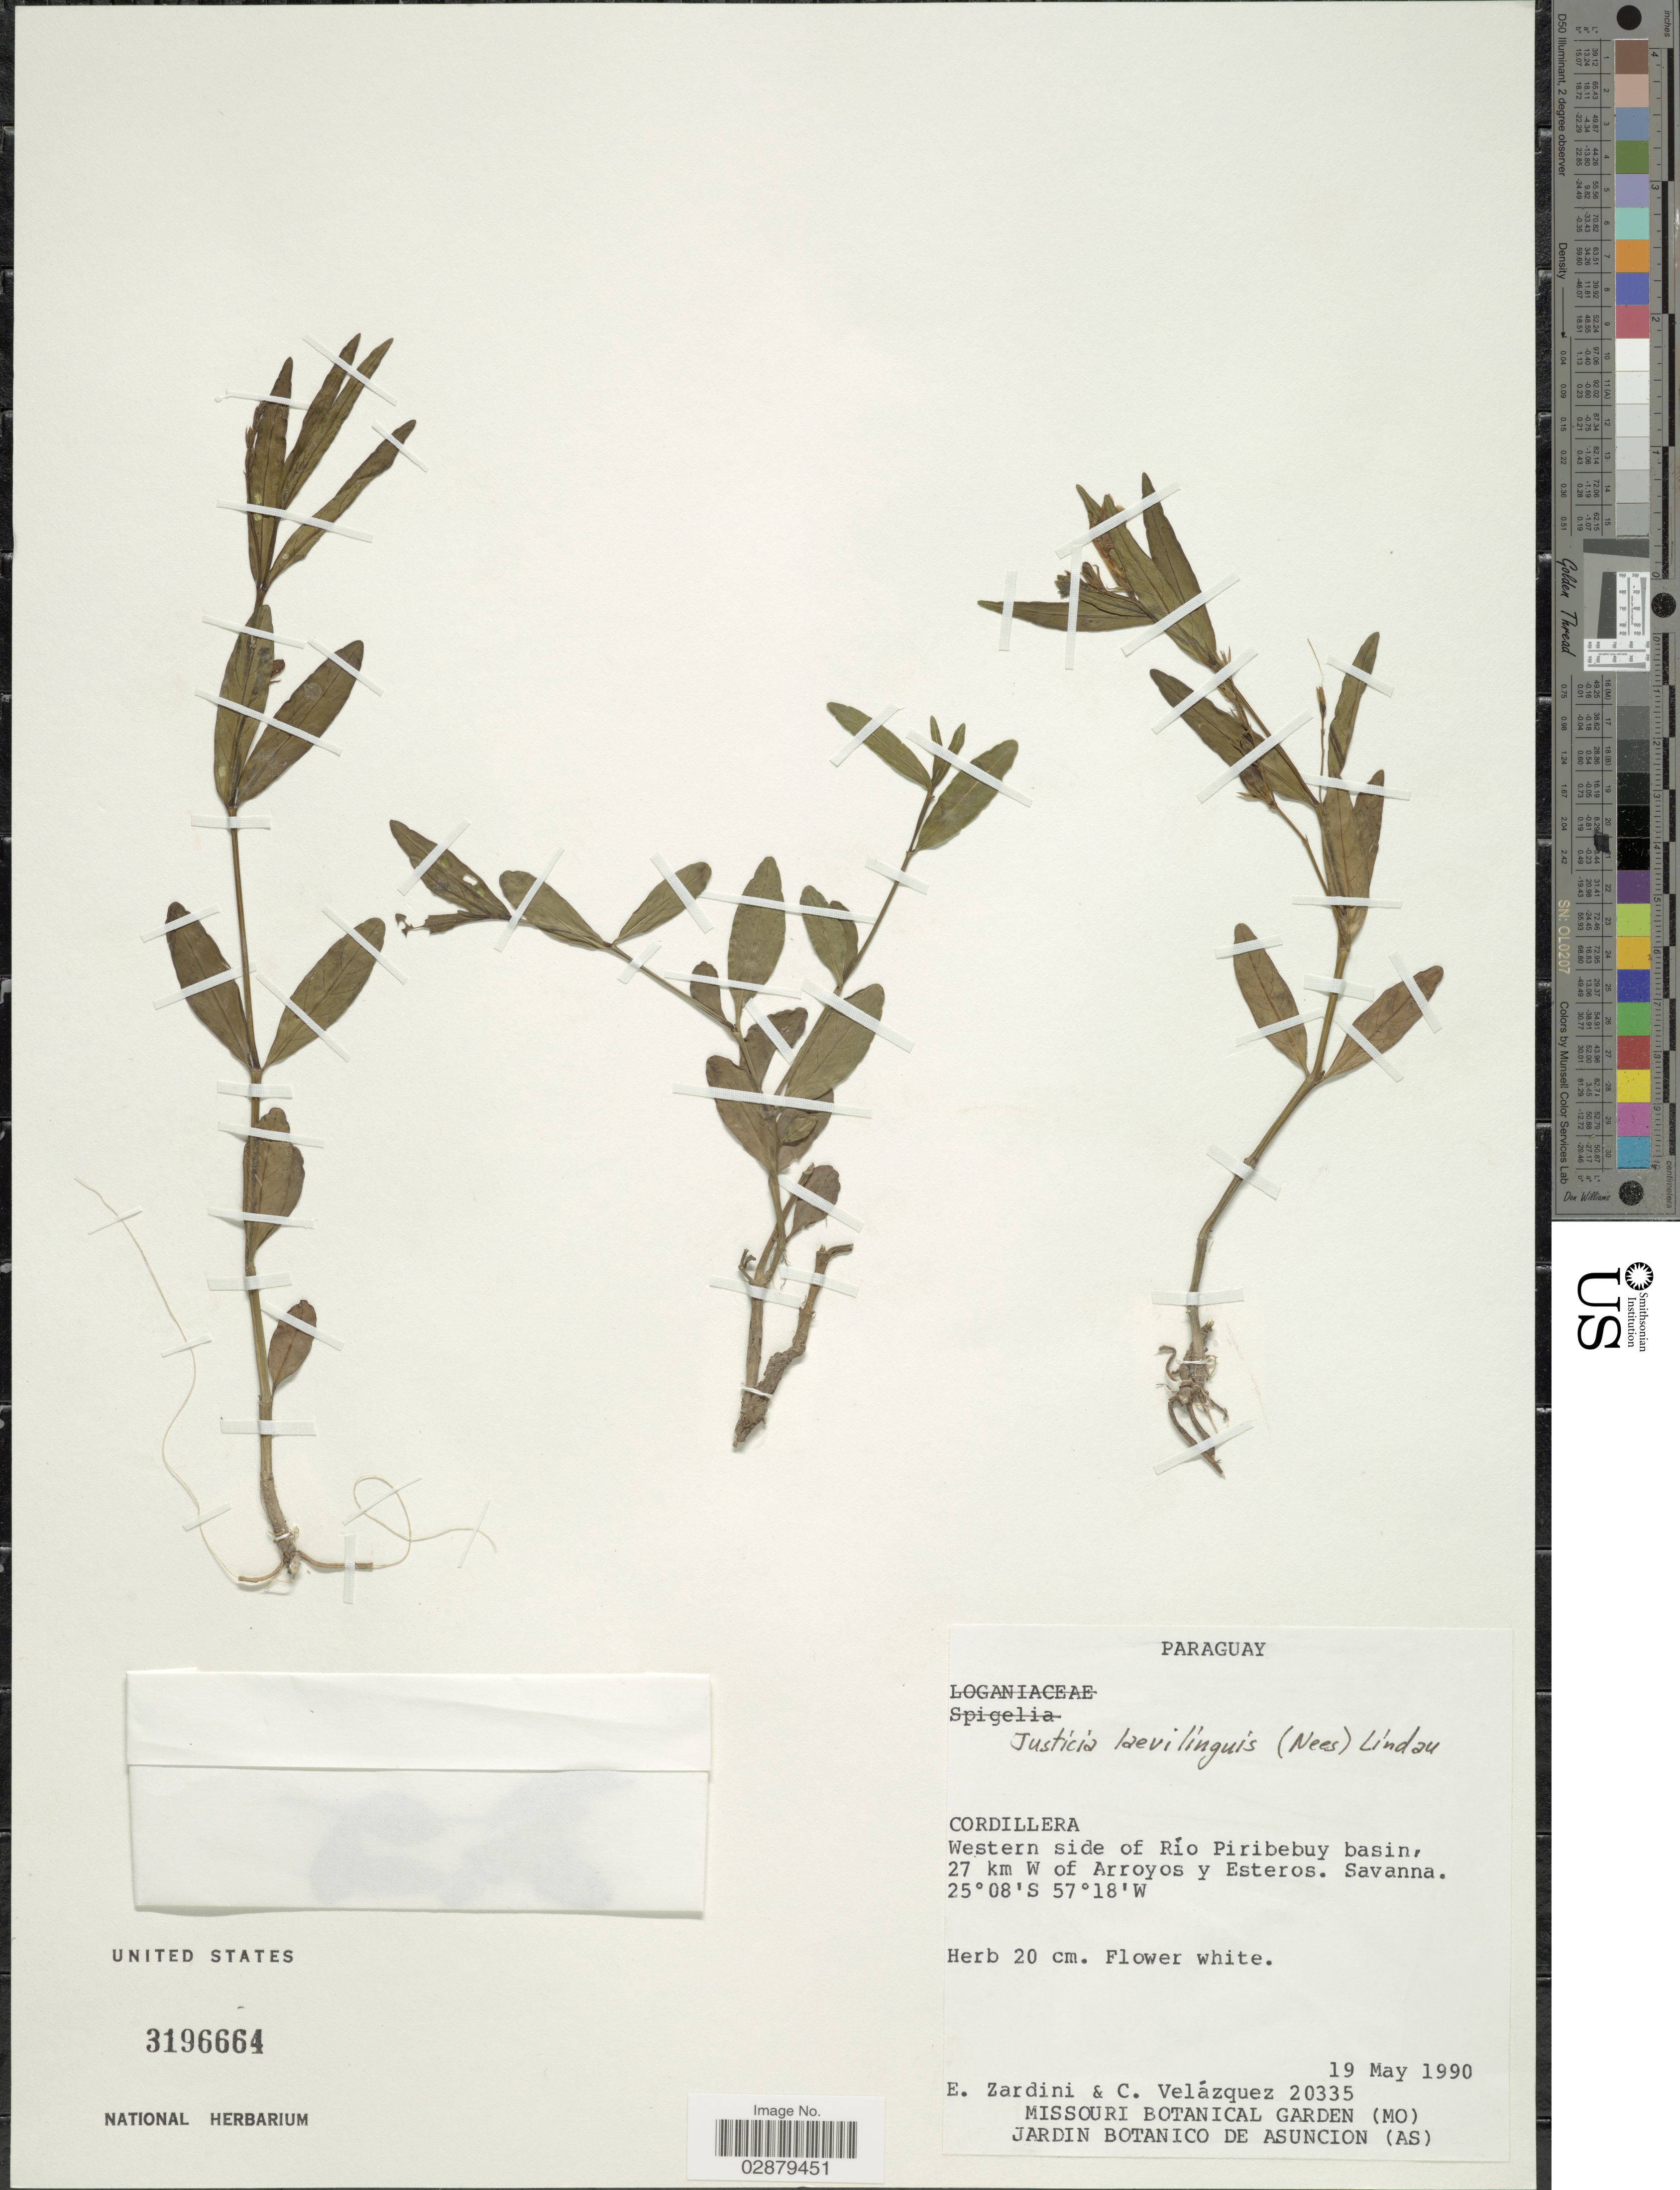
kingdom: Plantae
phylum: Tracheophyta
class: Magnoliopsida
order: Lamiales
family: Acanthaceae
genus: Justicia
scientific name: Justicia laevilinguis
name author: (Nees) Lindau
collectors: E. Zardini & C. Velázquez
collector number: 20335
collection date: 1990-05-19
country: Paraguay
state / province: Cordillera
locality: Western side Río Piribebuy basin, 27 km W of Arroyos y Esteros.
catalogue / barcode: US 3196664